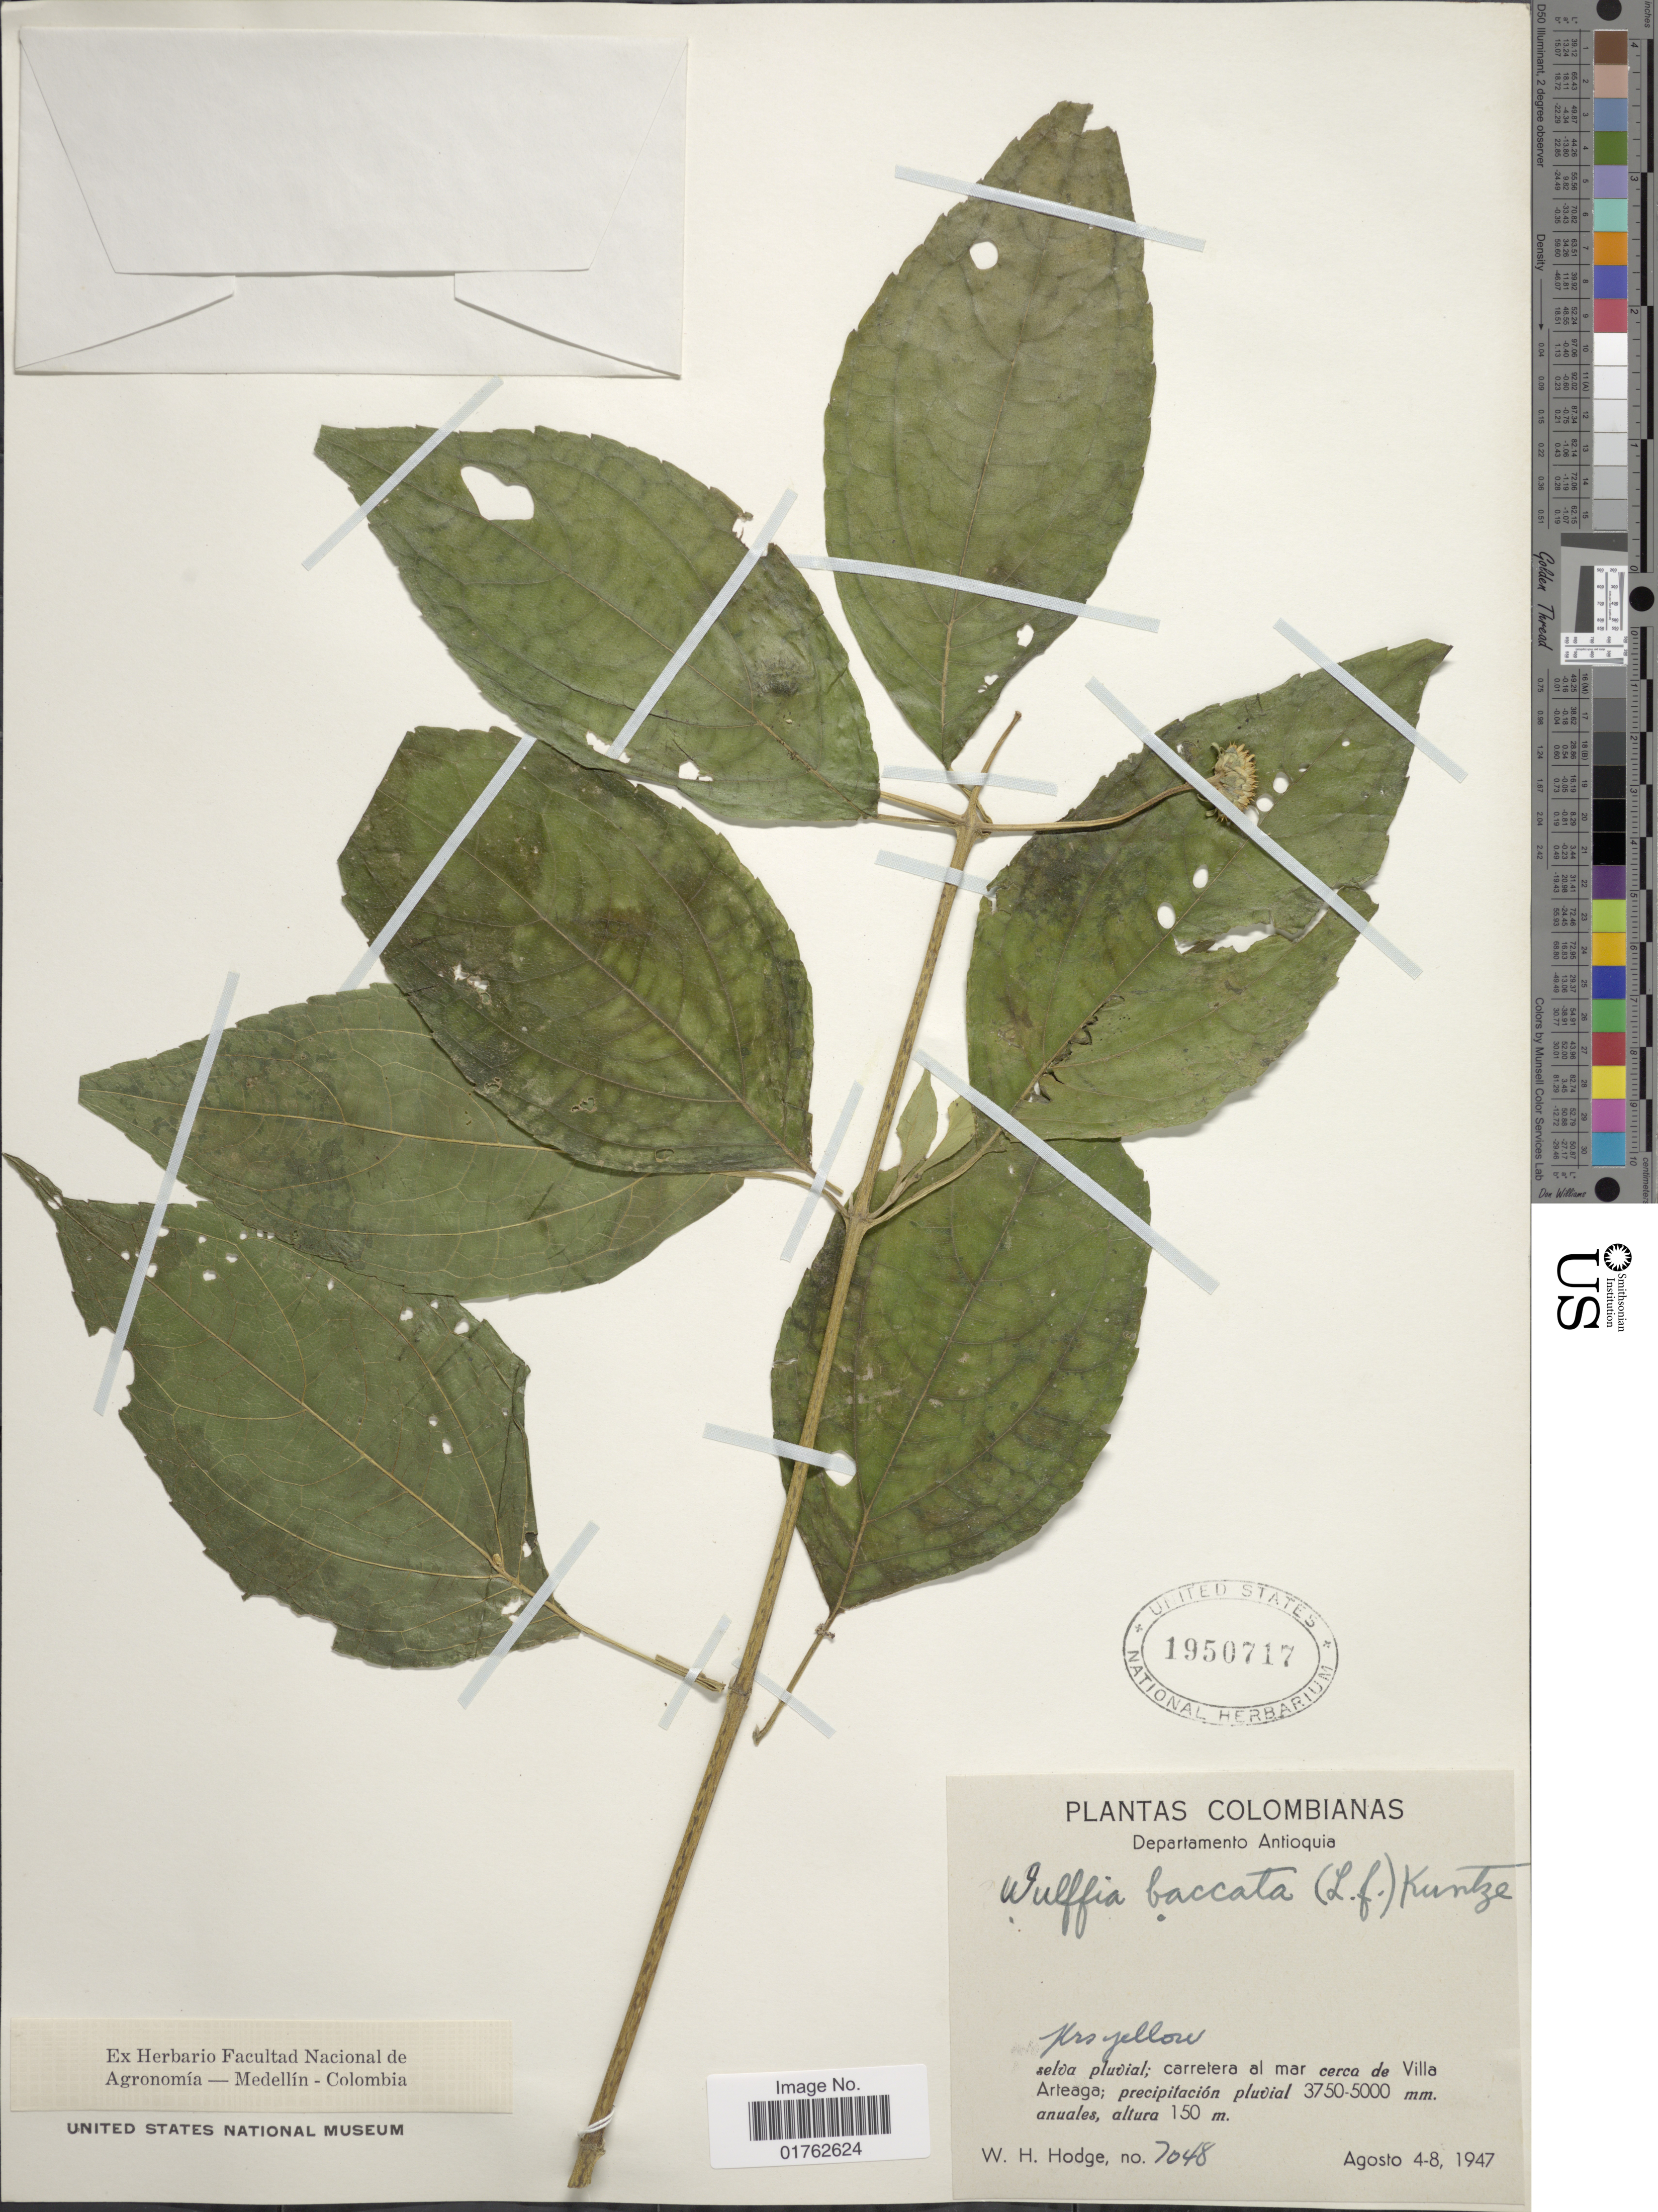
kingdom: Plantae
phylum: Tracheophyta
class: Magnoliopsida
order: Asterales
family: Asteraceae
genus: Wulffia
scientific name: Wulffia baccata var. baccata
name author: (L.) Kuntze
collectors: W. Hodge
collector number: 7048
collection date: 1947-08-04/1947-08-08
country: Colombia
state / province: Antioquia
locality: Departamento Antioquia, selva pluvial; carretera al mar cerca de Villa Arteaga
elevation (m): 150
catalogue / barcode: US 1950717